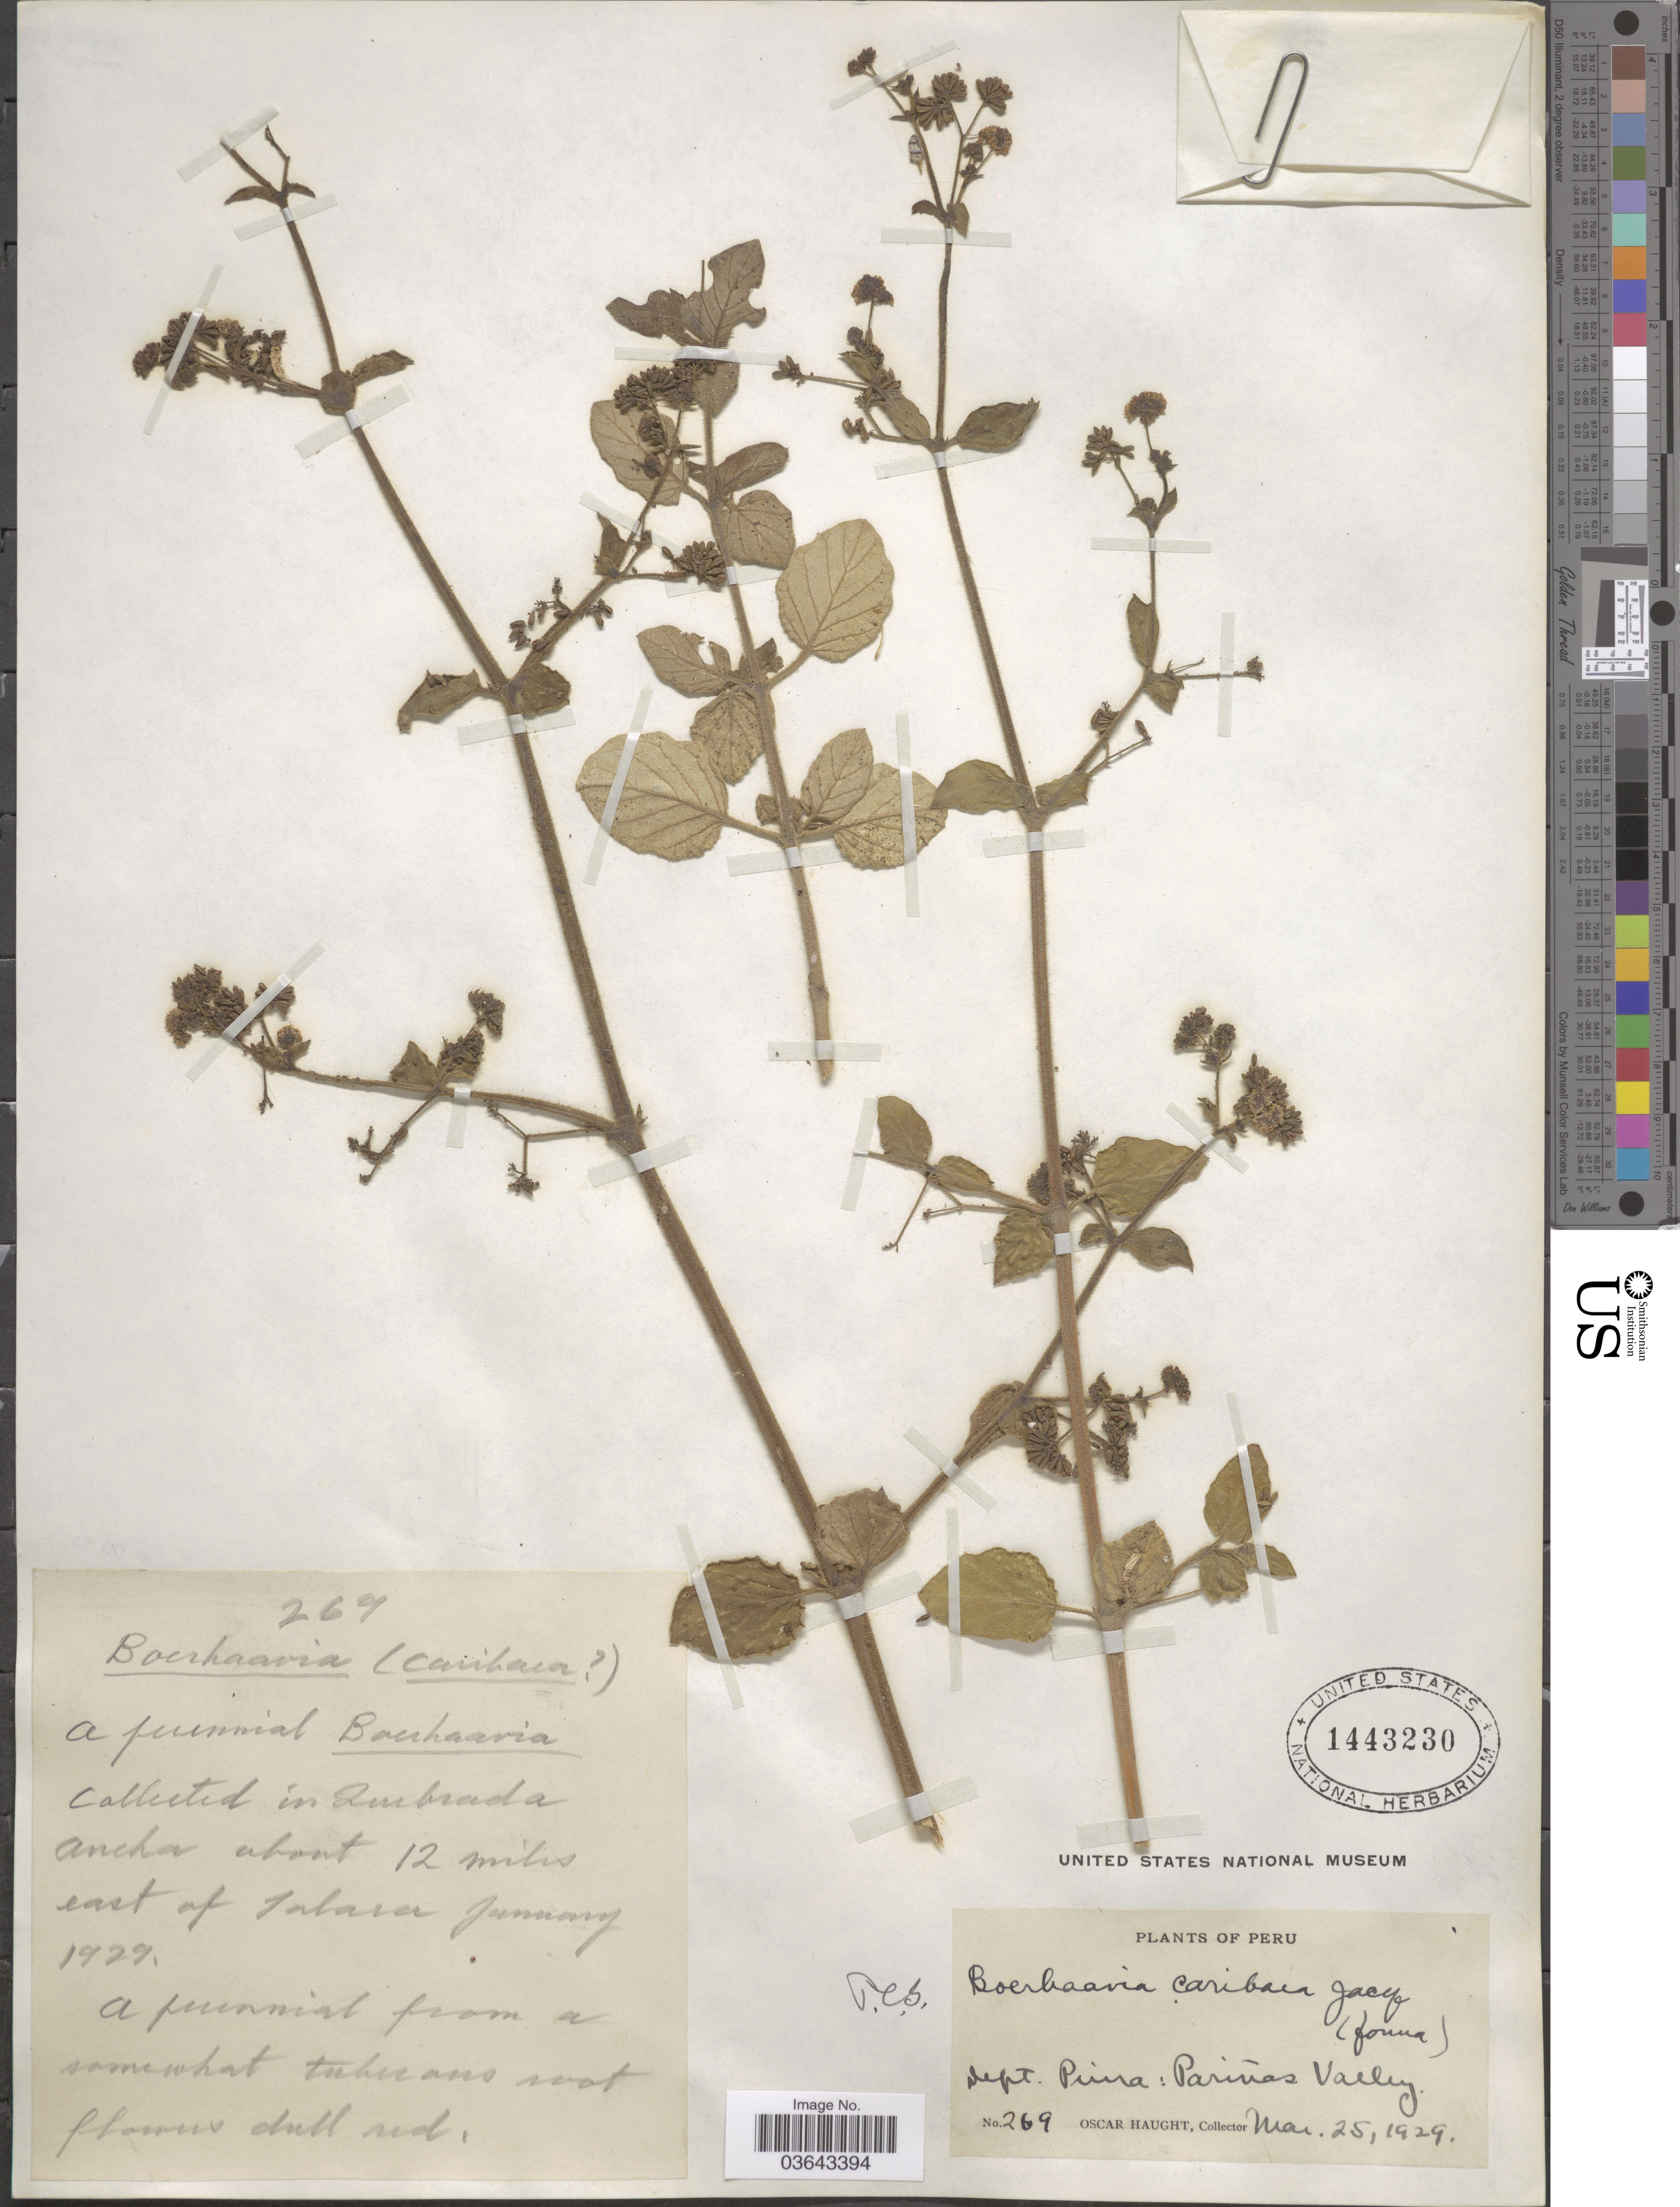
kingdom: Plantae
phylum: Tracheophyta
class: Magnoliopsida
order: Caryophyllales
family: Nyctaginaceae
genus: Boerhavia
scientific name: Boerhavia diffusa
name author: L.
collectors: O. Haught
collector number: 269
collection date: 1929-01/1929-03-25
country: Peru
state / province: Piura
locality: Dept. Piura: Pariñas Valley. Quebrada Anchor about 12 miles east of Talara.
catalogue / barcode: US 1443230